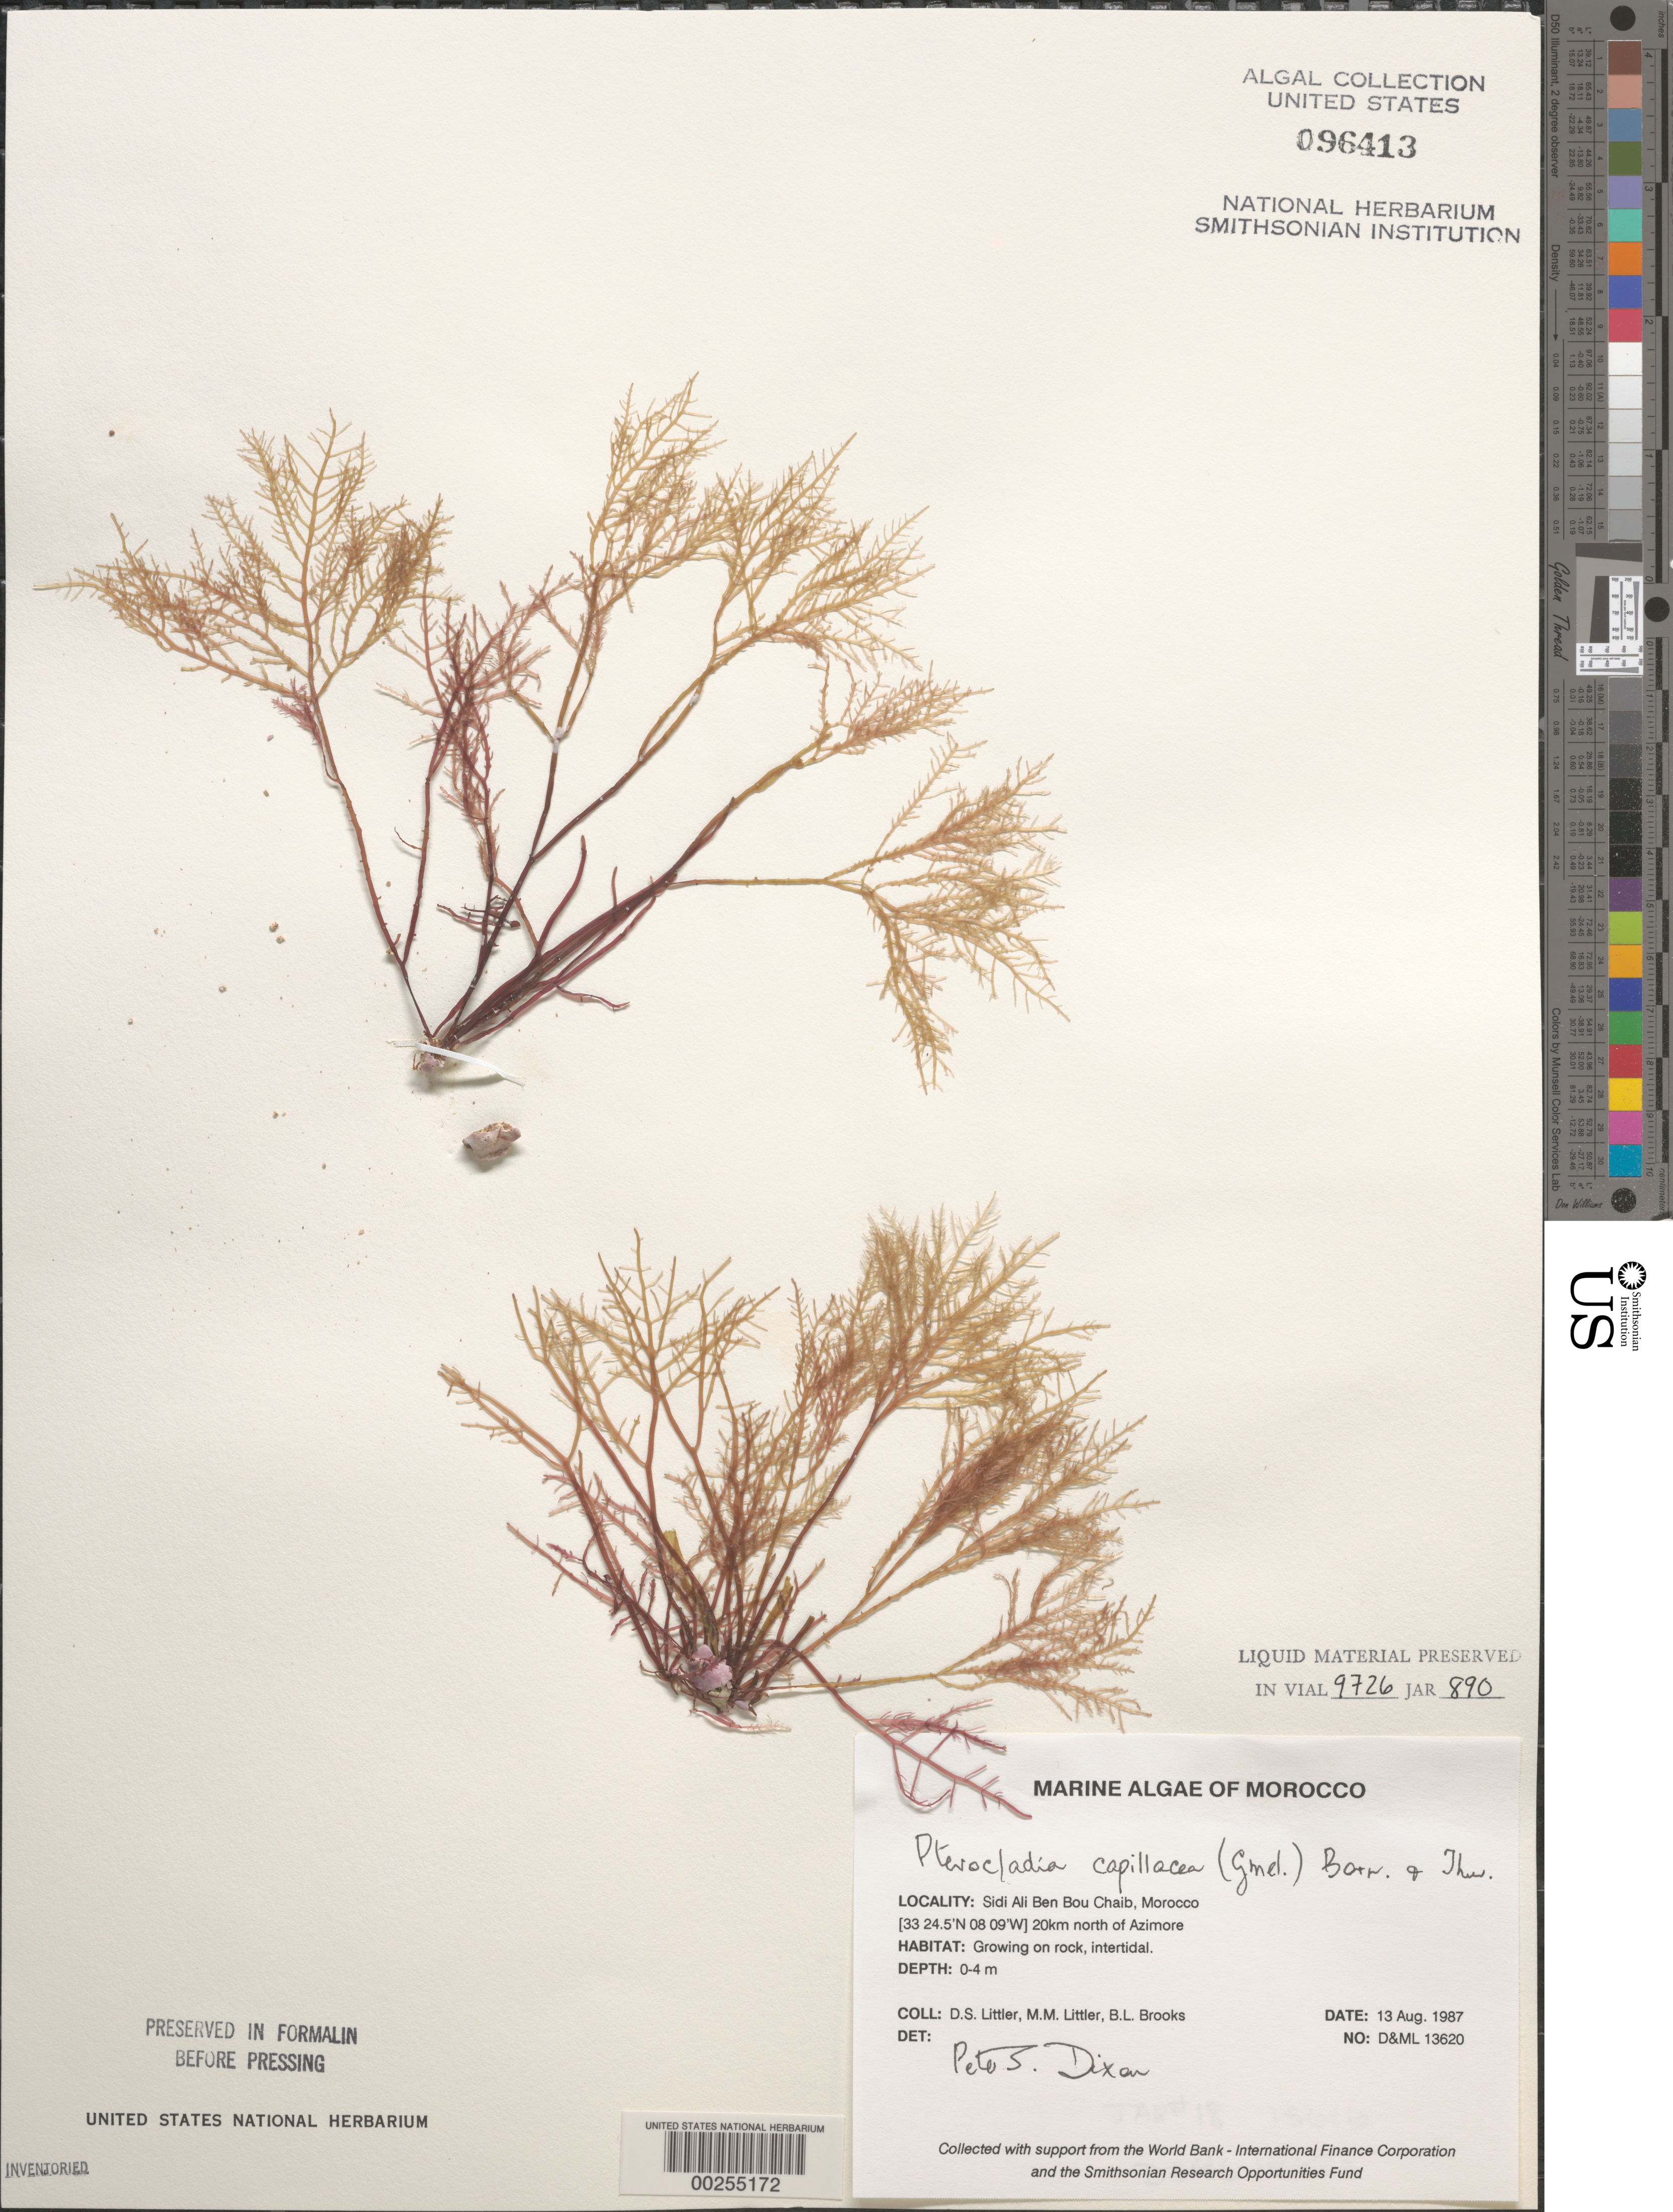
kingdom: Plantae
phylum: Rhodophyta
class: Florideophyceae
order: Gelidiales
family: Pterocladiaceae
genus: Pterocladiella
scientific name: Pterocladiella capillacea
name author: (S.G. Gmel.) Santelices & Hommers.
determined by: Algae name updating Project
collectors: D. S. Littler, M. M. Littler & B. Brooks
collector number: D&ML 13620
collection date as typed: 13 Aug 1987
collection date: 1987-08-13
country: Morocco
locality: Sidi Ali Ben Bou Chaib, 20 km north of Azimore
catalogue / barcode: US 96413